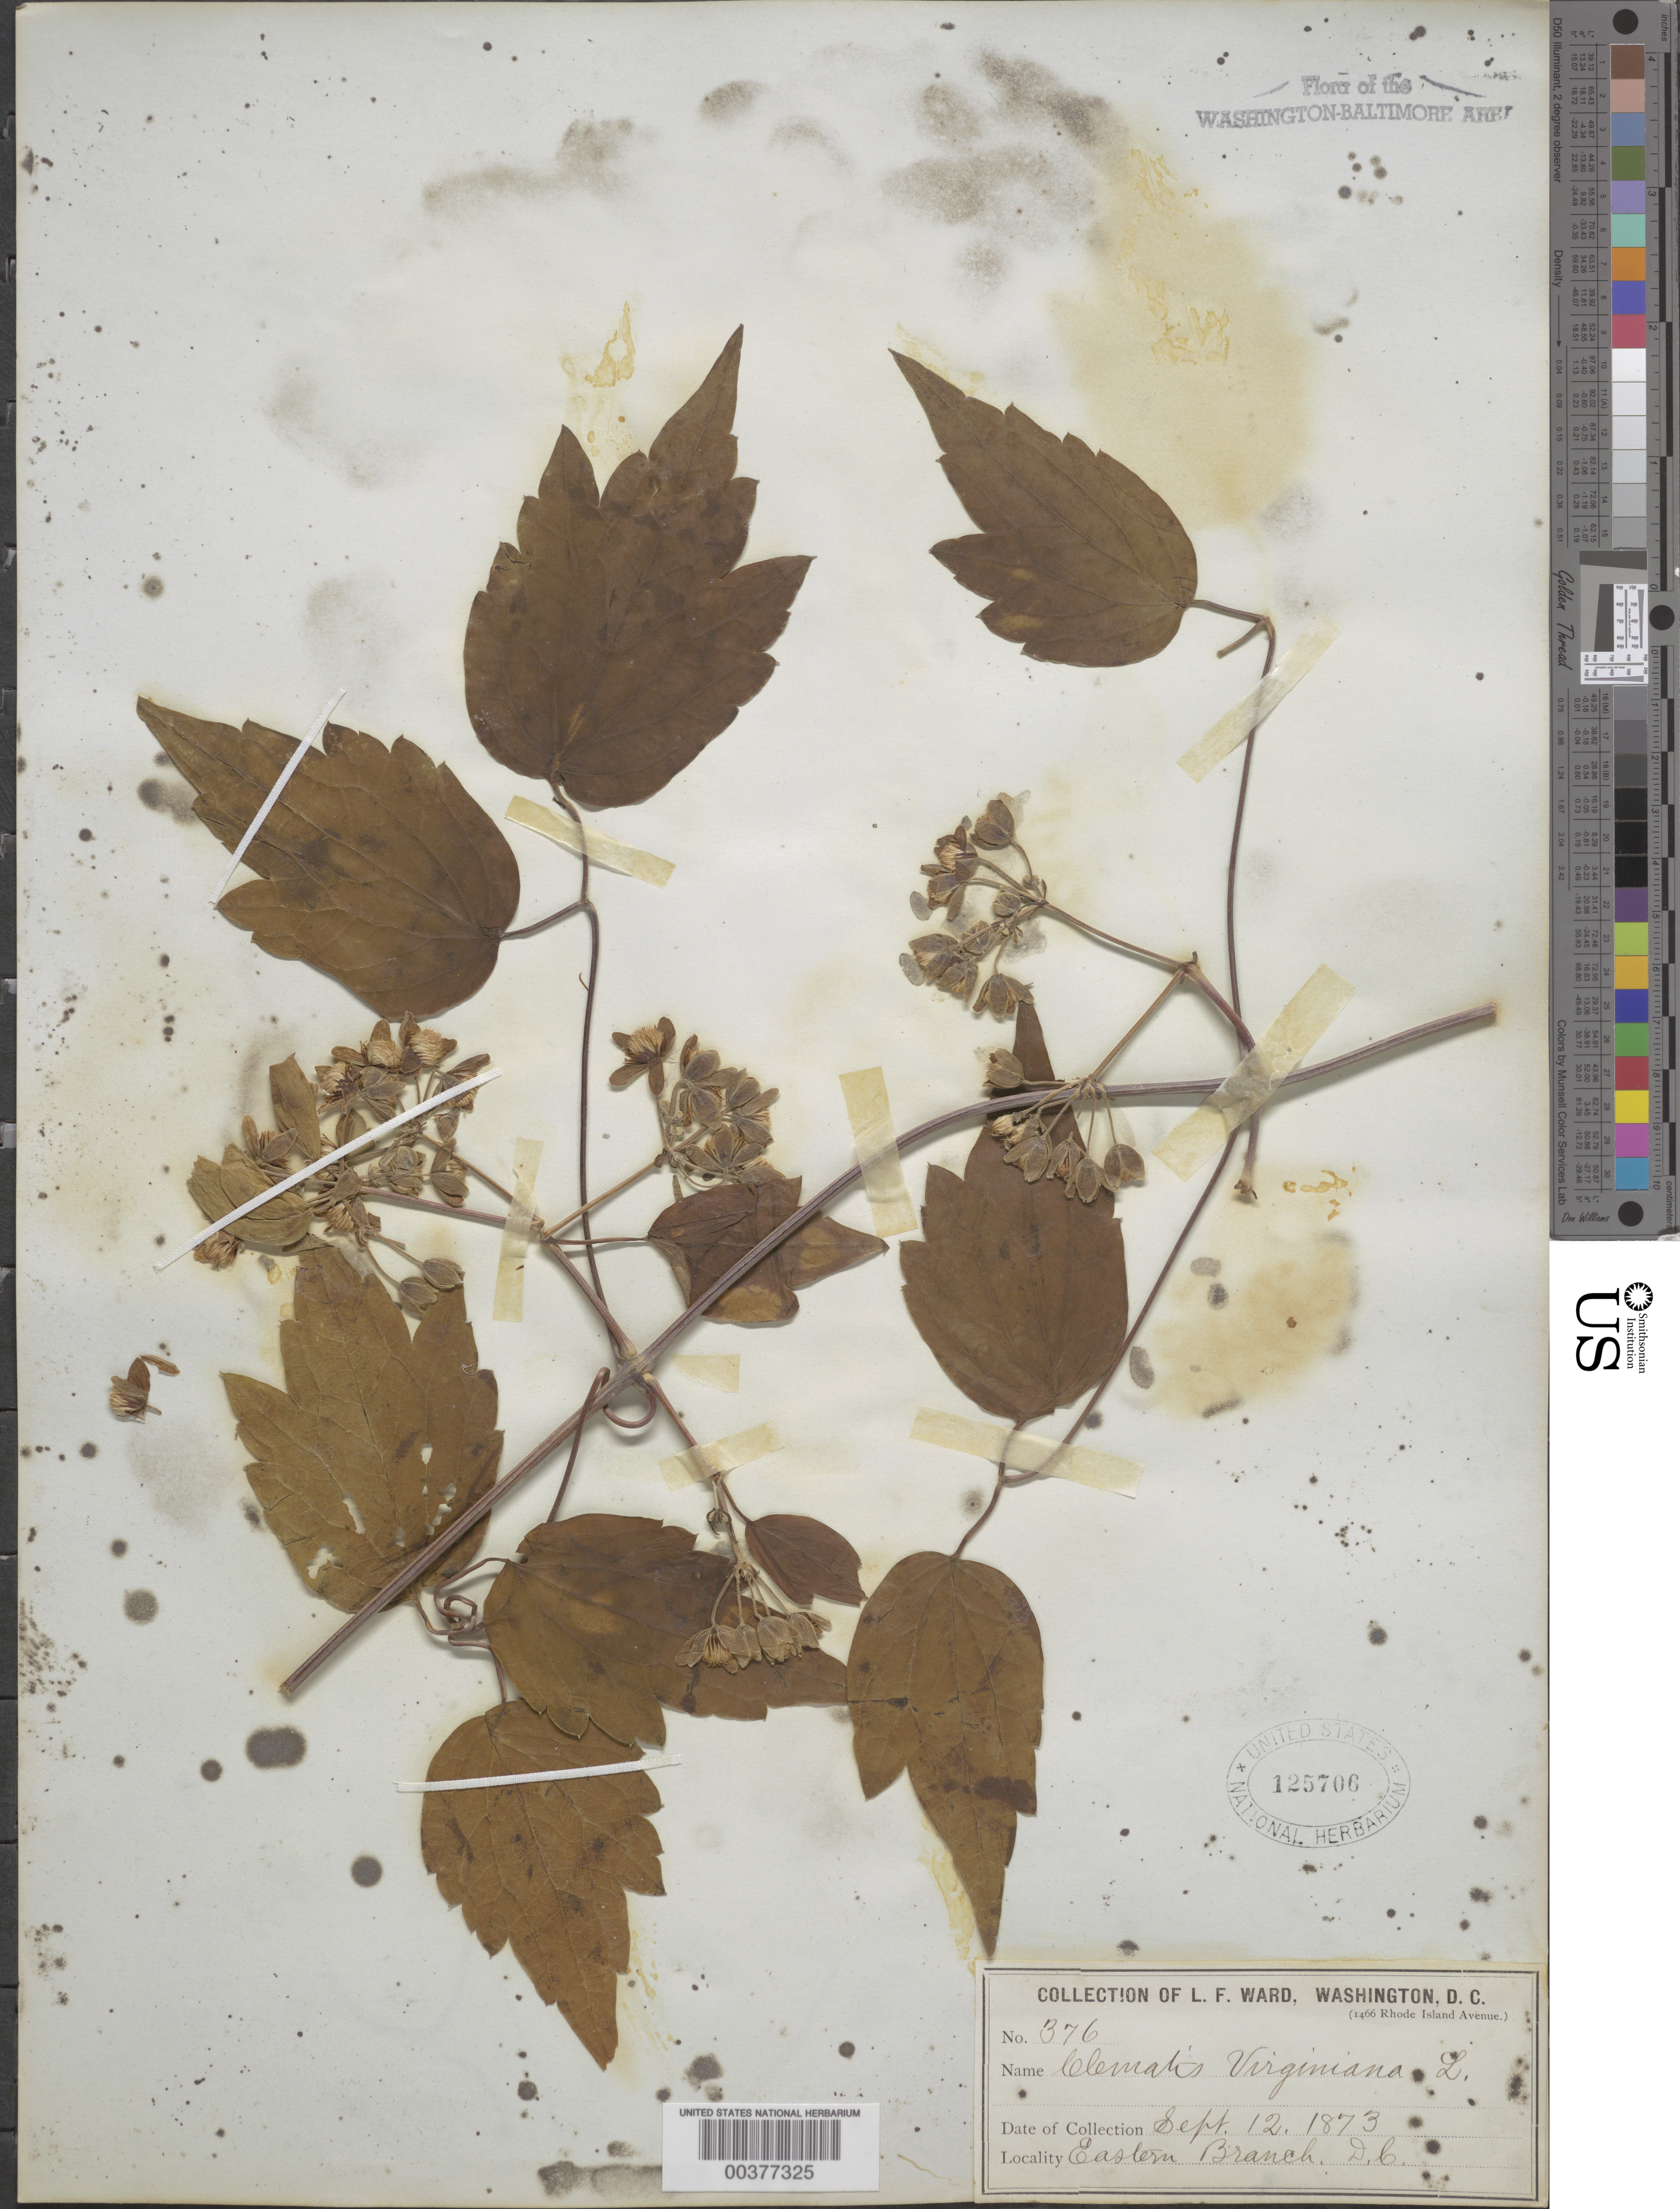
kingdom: Plantae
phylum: Tracheophyta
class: Magnoliopsida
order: Ranunculales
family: Ranunculaceae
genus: Clematis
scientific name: Clematis virginiana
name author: L.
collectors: L. F. Ward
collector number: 376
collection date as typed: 12 Sep 1873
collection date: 1873-09-12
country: United States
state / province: District of Columbia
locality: Eastern Branch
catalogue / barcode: US 125706